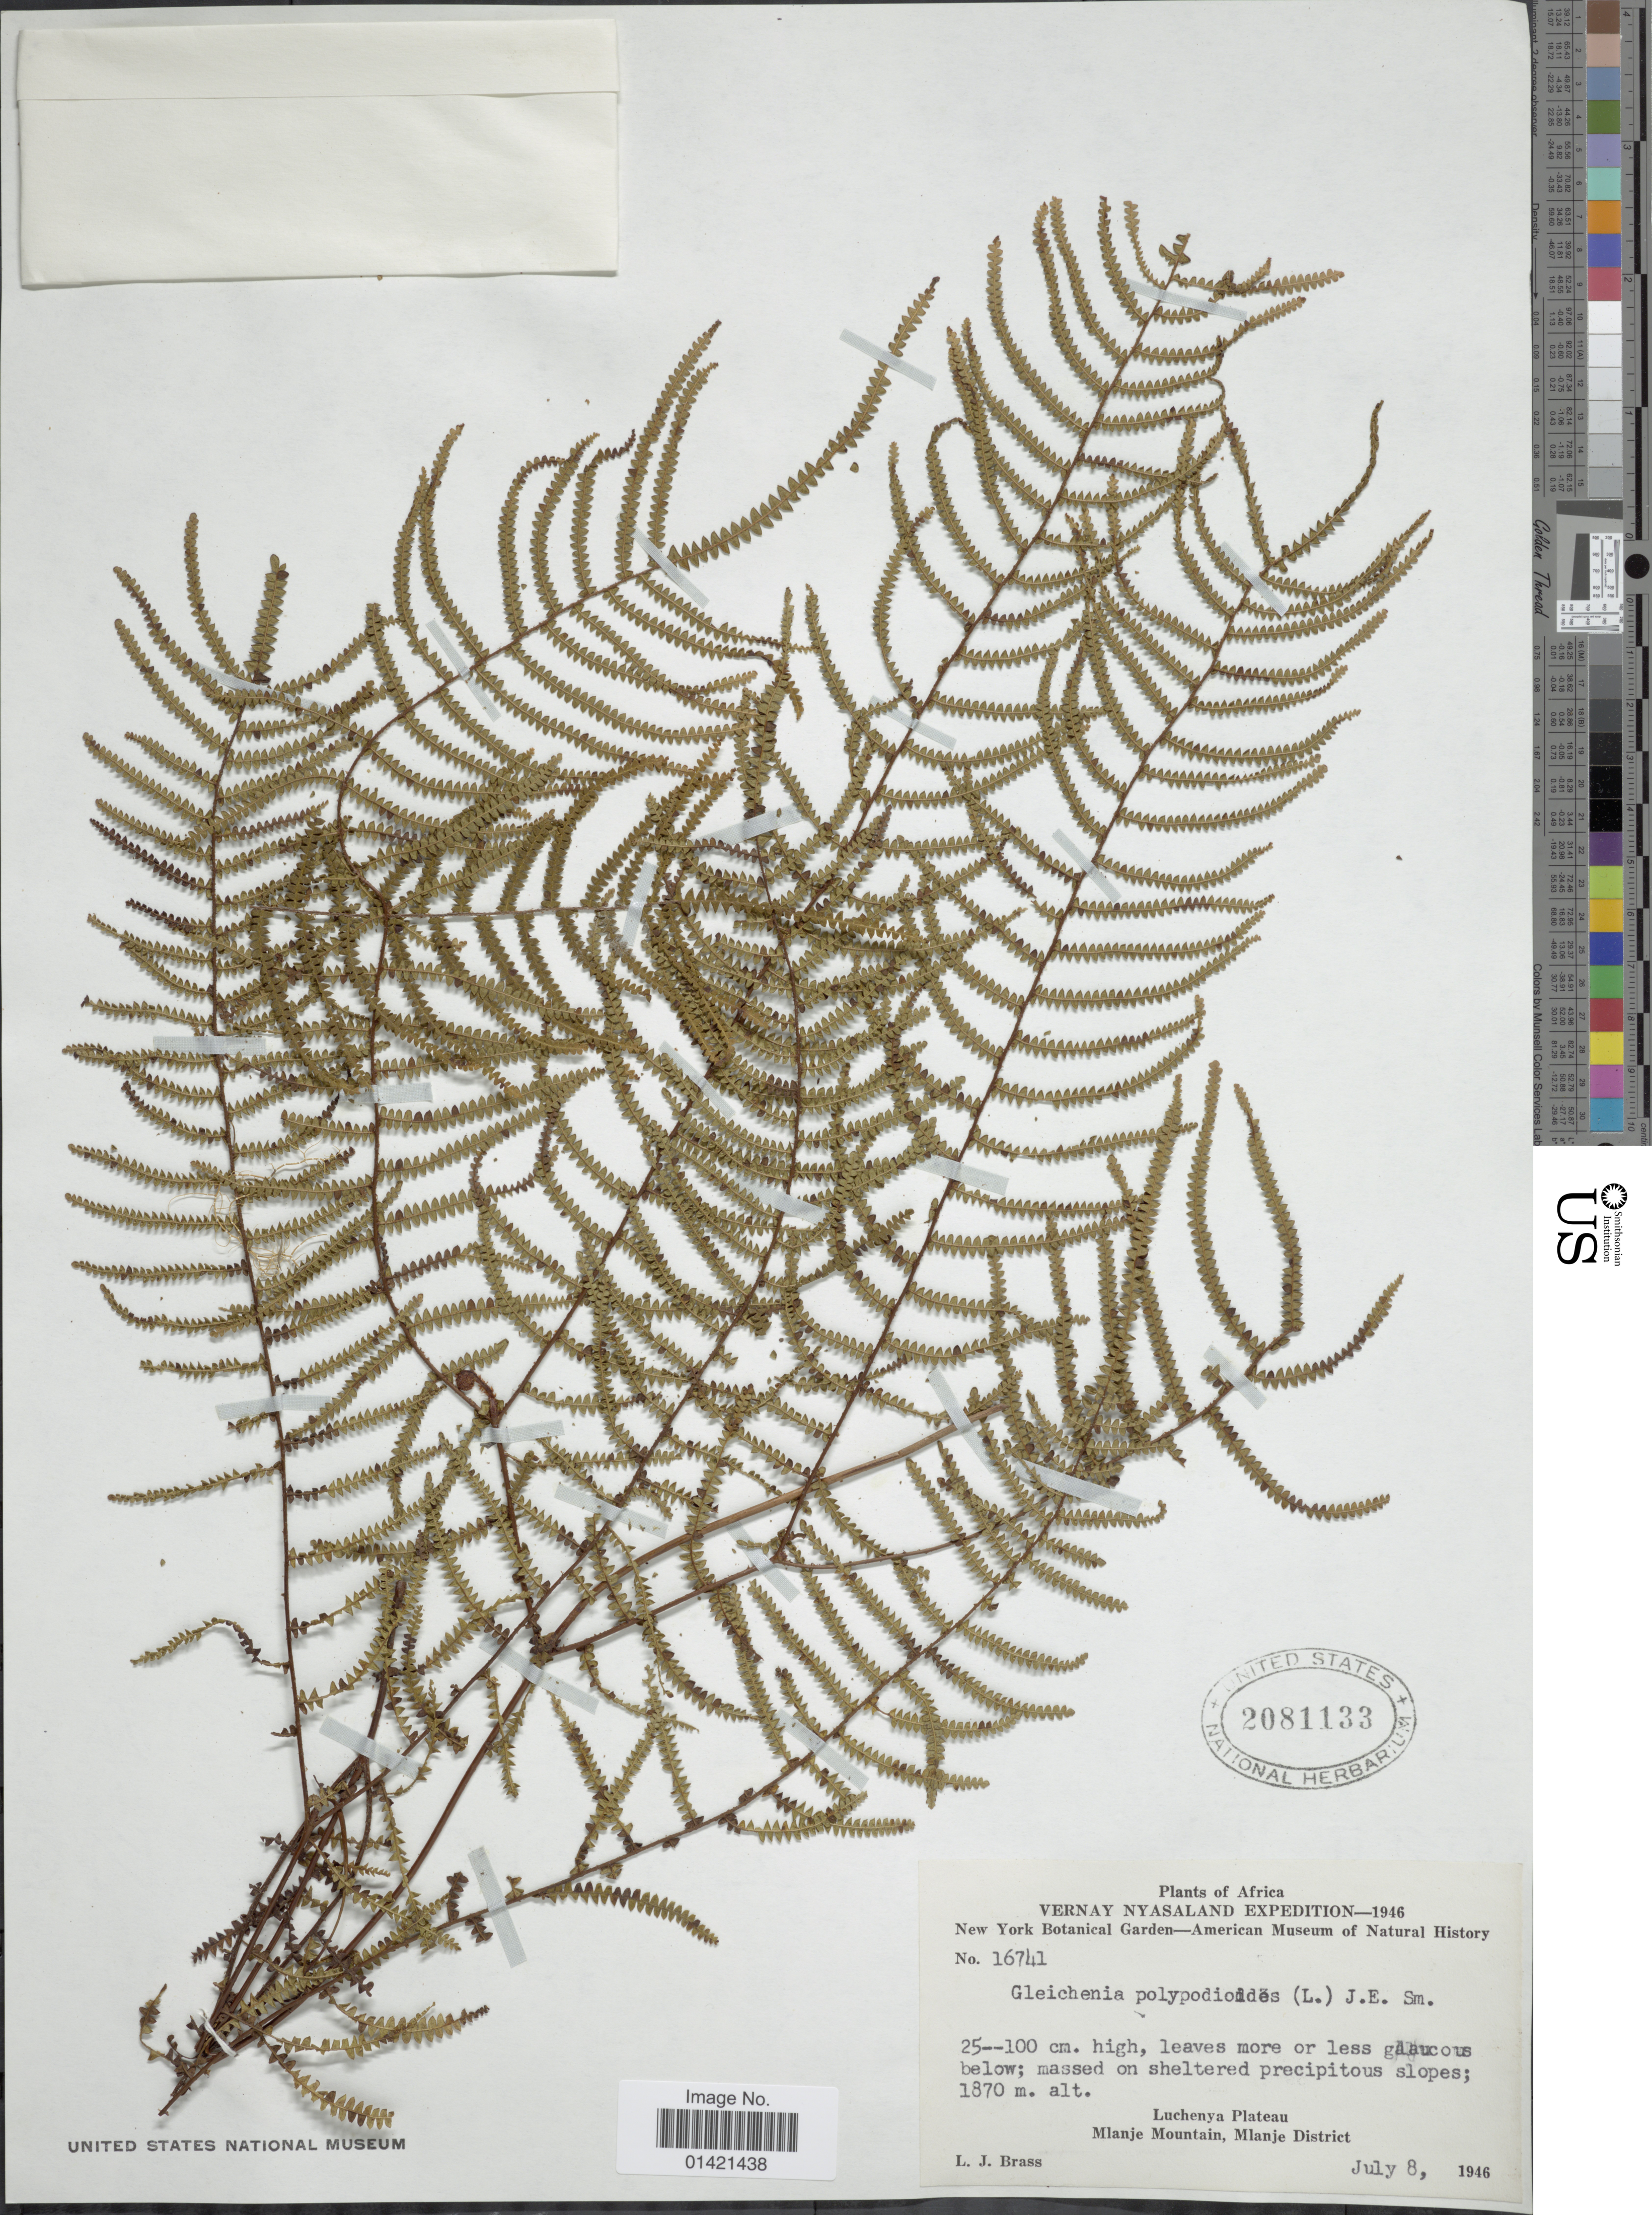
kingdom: Plantae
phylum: Tracheophyta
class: Polypodiopsida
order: Gleicheniales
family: Gleicheniaceae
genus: Gleichenia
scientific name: Gleichenia polypodioides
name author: (L.) Sm.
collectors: L. J. Brass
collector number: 16741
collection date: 1946-07-08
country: Malawi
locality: Africa. Vernay Nyasaland. Luchenya Plateau. Mlanje Mountain, Mlanje District.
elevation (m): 1870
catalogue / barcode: US 2081133